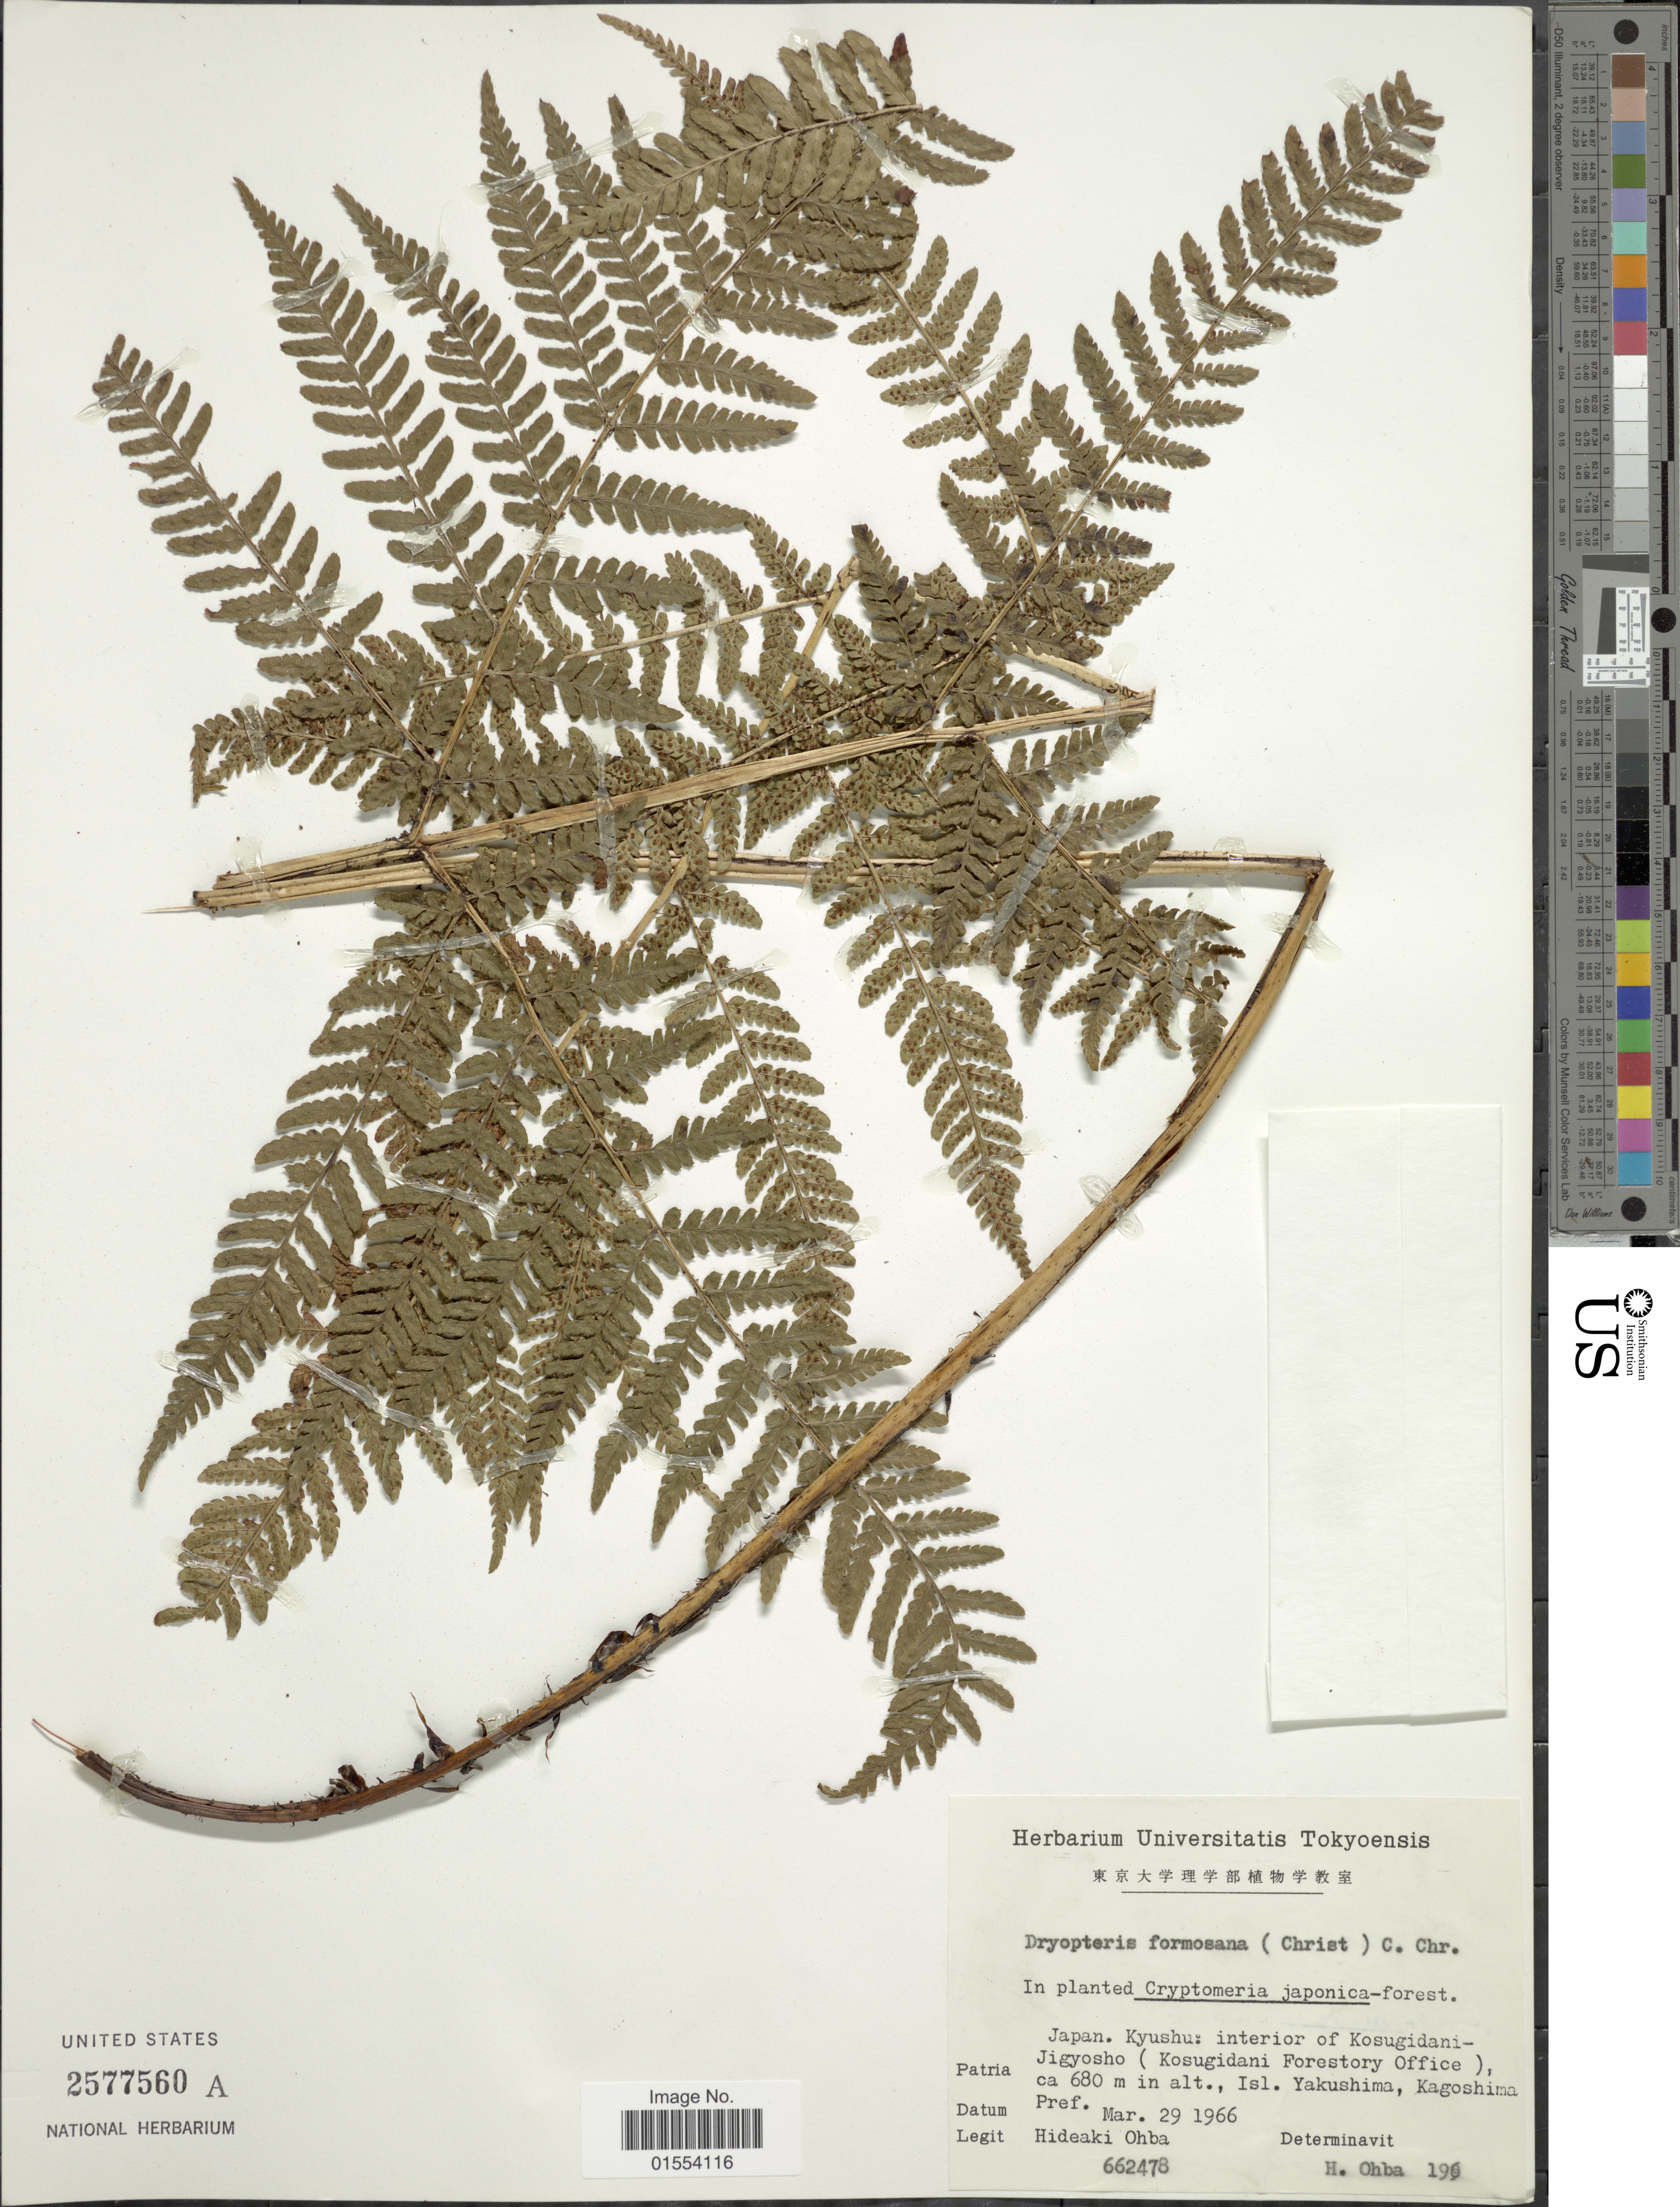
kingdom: Plantae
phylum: Tracheophyta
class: Polypodiopsida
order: Polypodiales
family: Dryopteridaceae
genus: Dryopteris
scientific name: Dryopteris formosana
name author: (Christ) C. Chr.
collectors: H. Ohba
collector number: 662478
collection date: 1966-03-29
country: Japan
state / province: Kagosima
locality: Japan. Kyushu: interior of Kosugidani-Jigyosho (Kosugidani Forestory Office).Isl. Yakushima, Kagoshima Pref.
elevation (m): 680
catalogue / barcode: US 2577560A